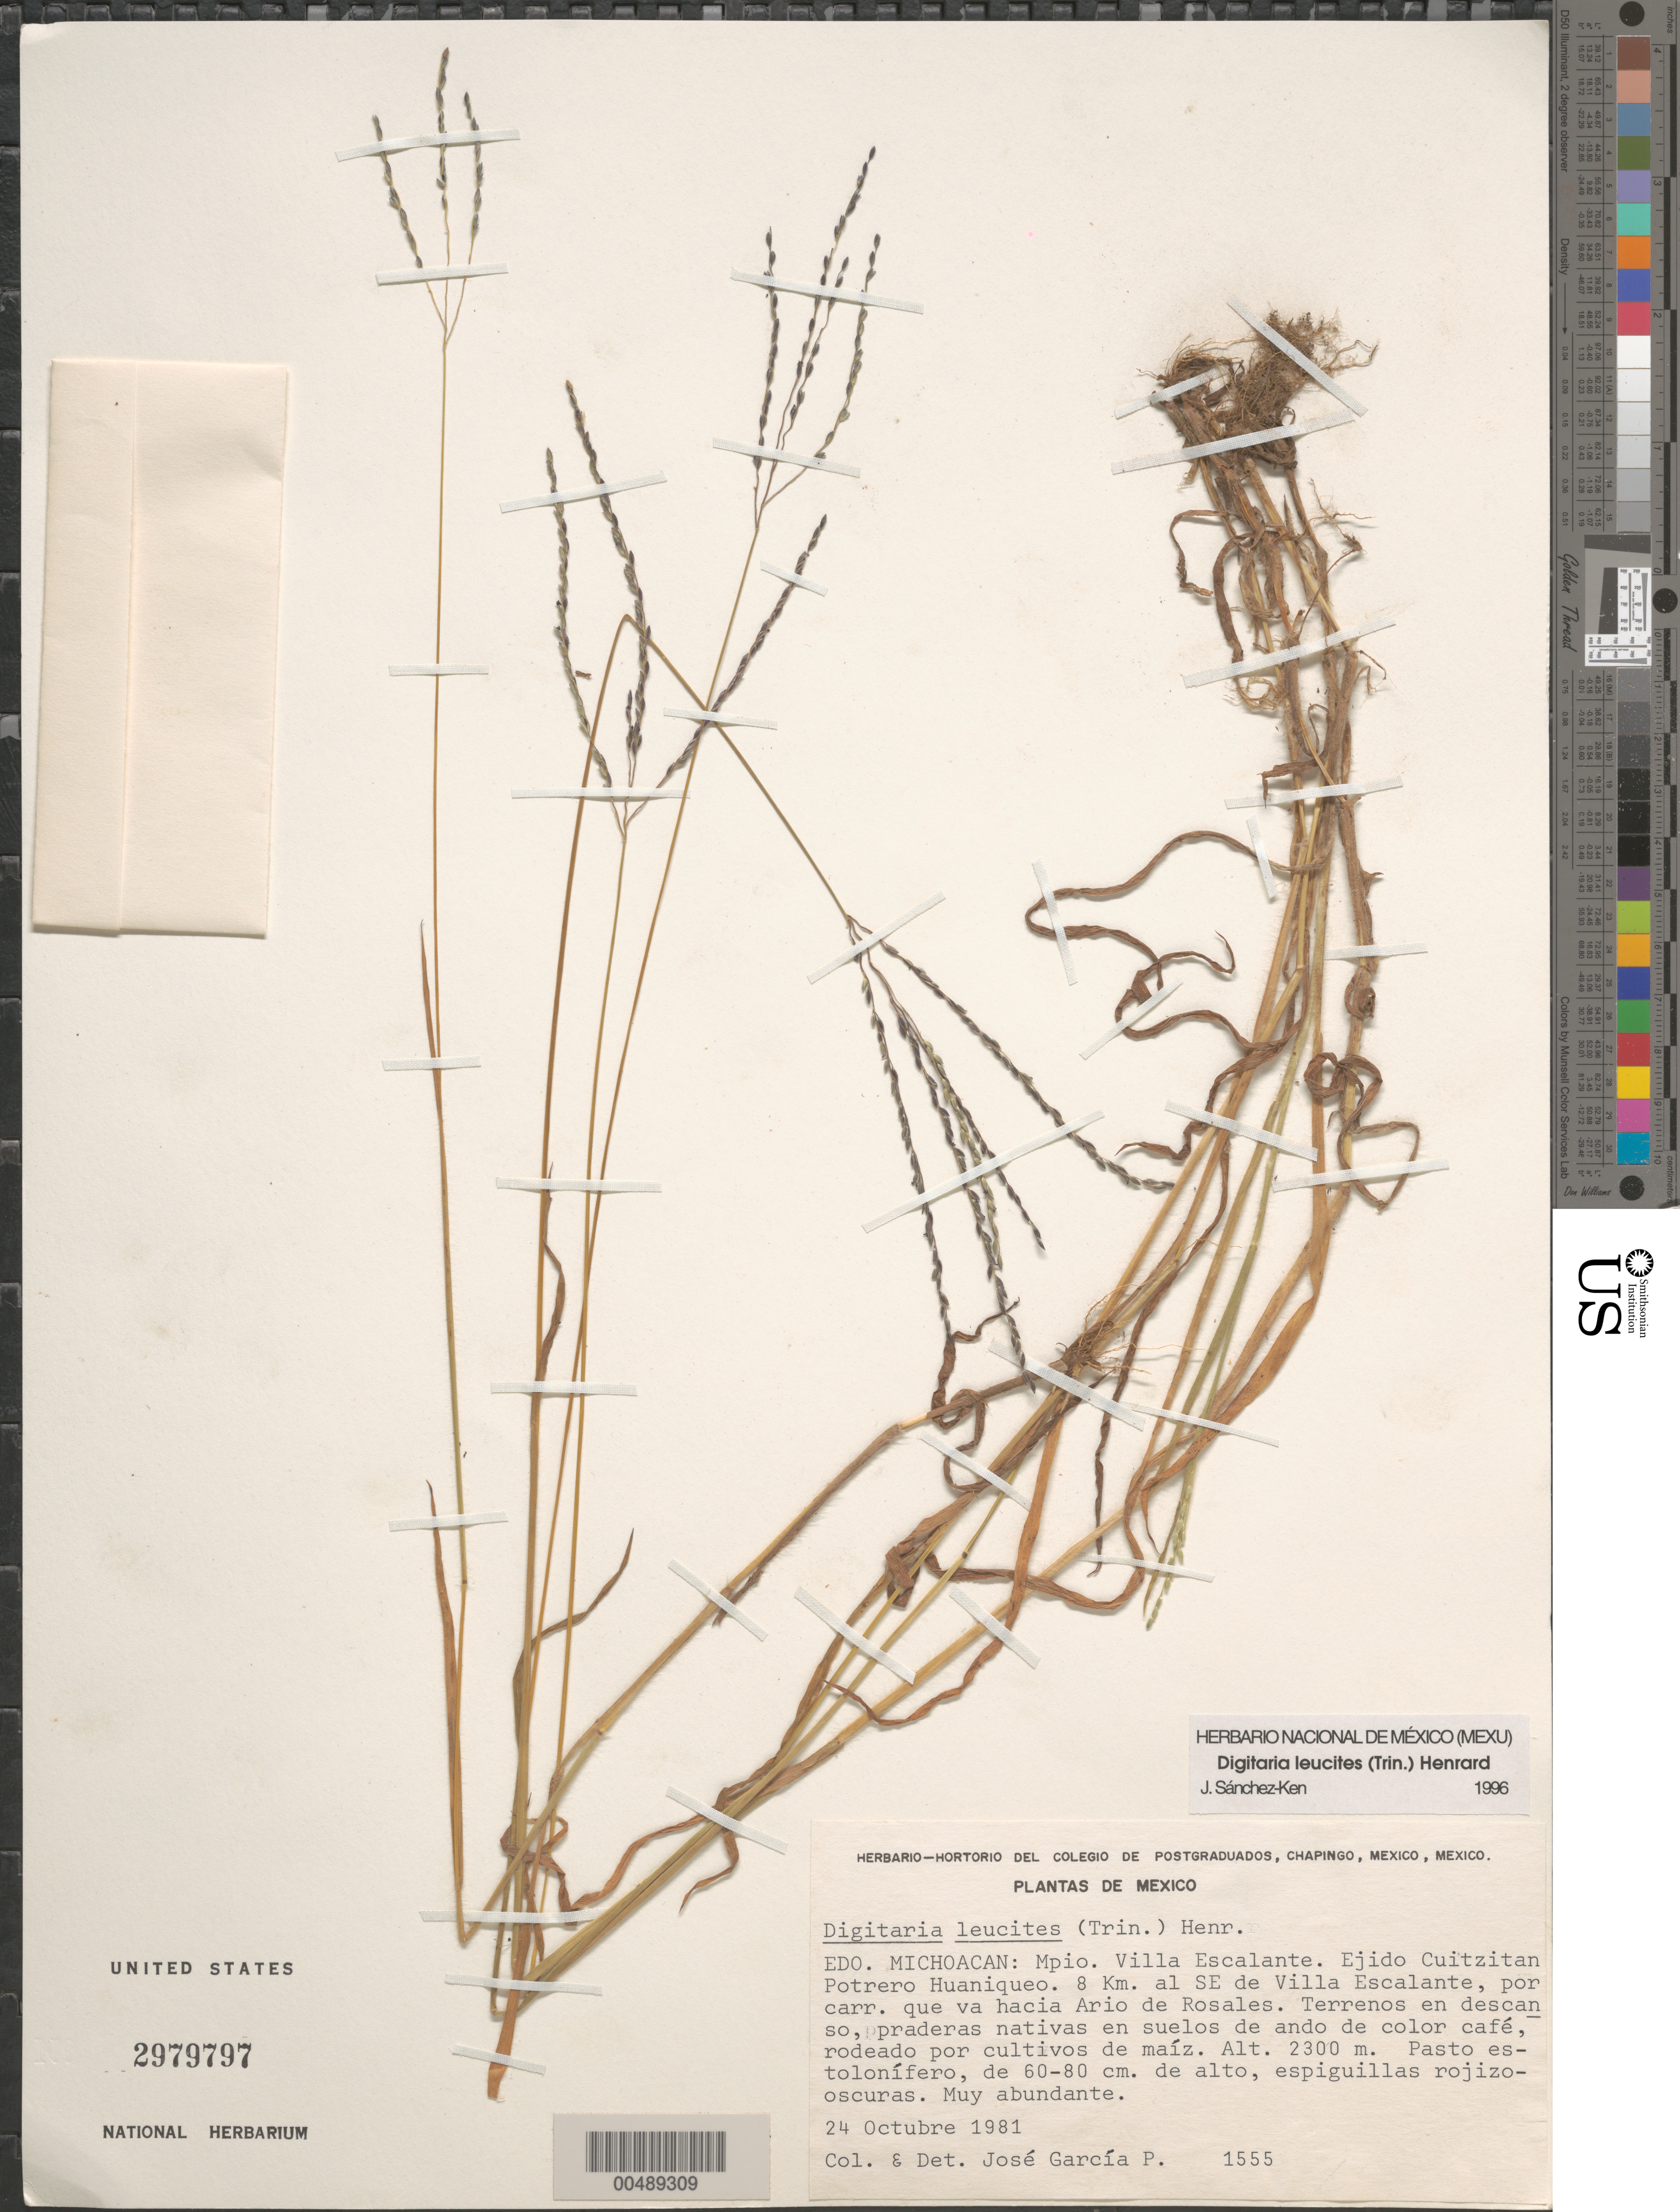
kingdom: Plantae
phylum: Tracheophyta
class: Liliopsida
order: Poales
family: Poaceae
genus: Digitaria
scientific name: Digitaria leucites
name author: (Trin.) Henr.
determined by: Sánchez-Ken, J. G.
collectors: J. D. García-Pérez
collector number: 1555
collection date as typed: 24 Oct 1981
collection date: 1981-10-24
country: Mexico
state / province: Michoacán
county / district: Villa Escalante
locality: Ejido Cuitzitan Potrero Huaniqueo, 8 km SE of Villa Escalante, rd toward Ario de Rosales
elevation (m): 2300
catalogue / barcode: US 2979797